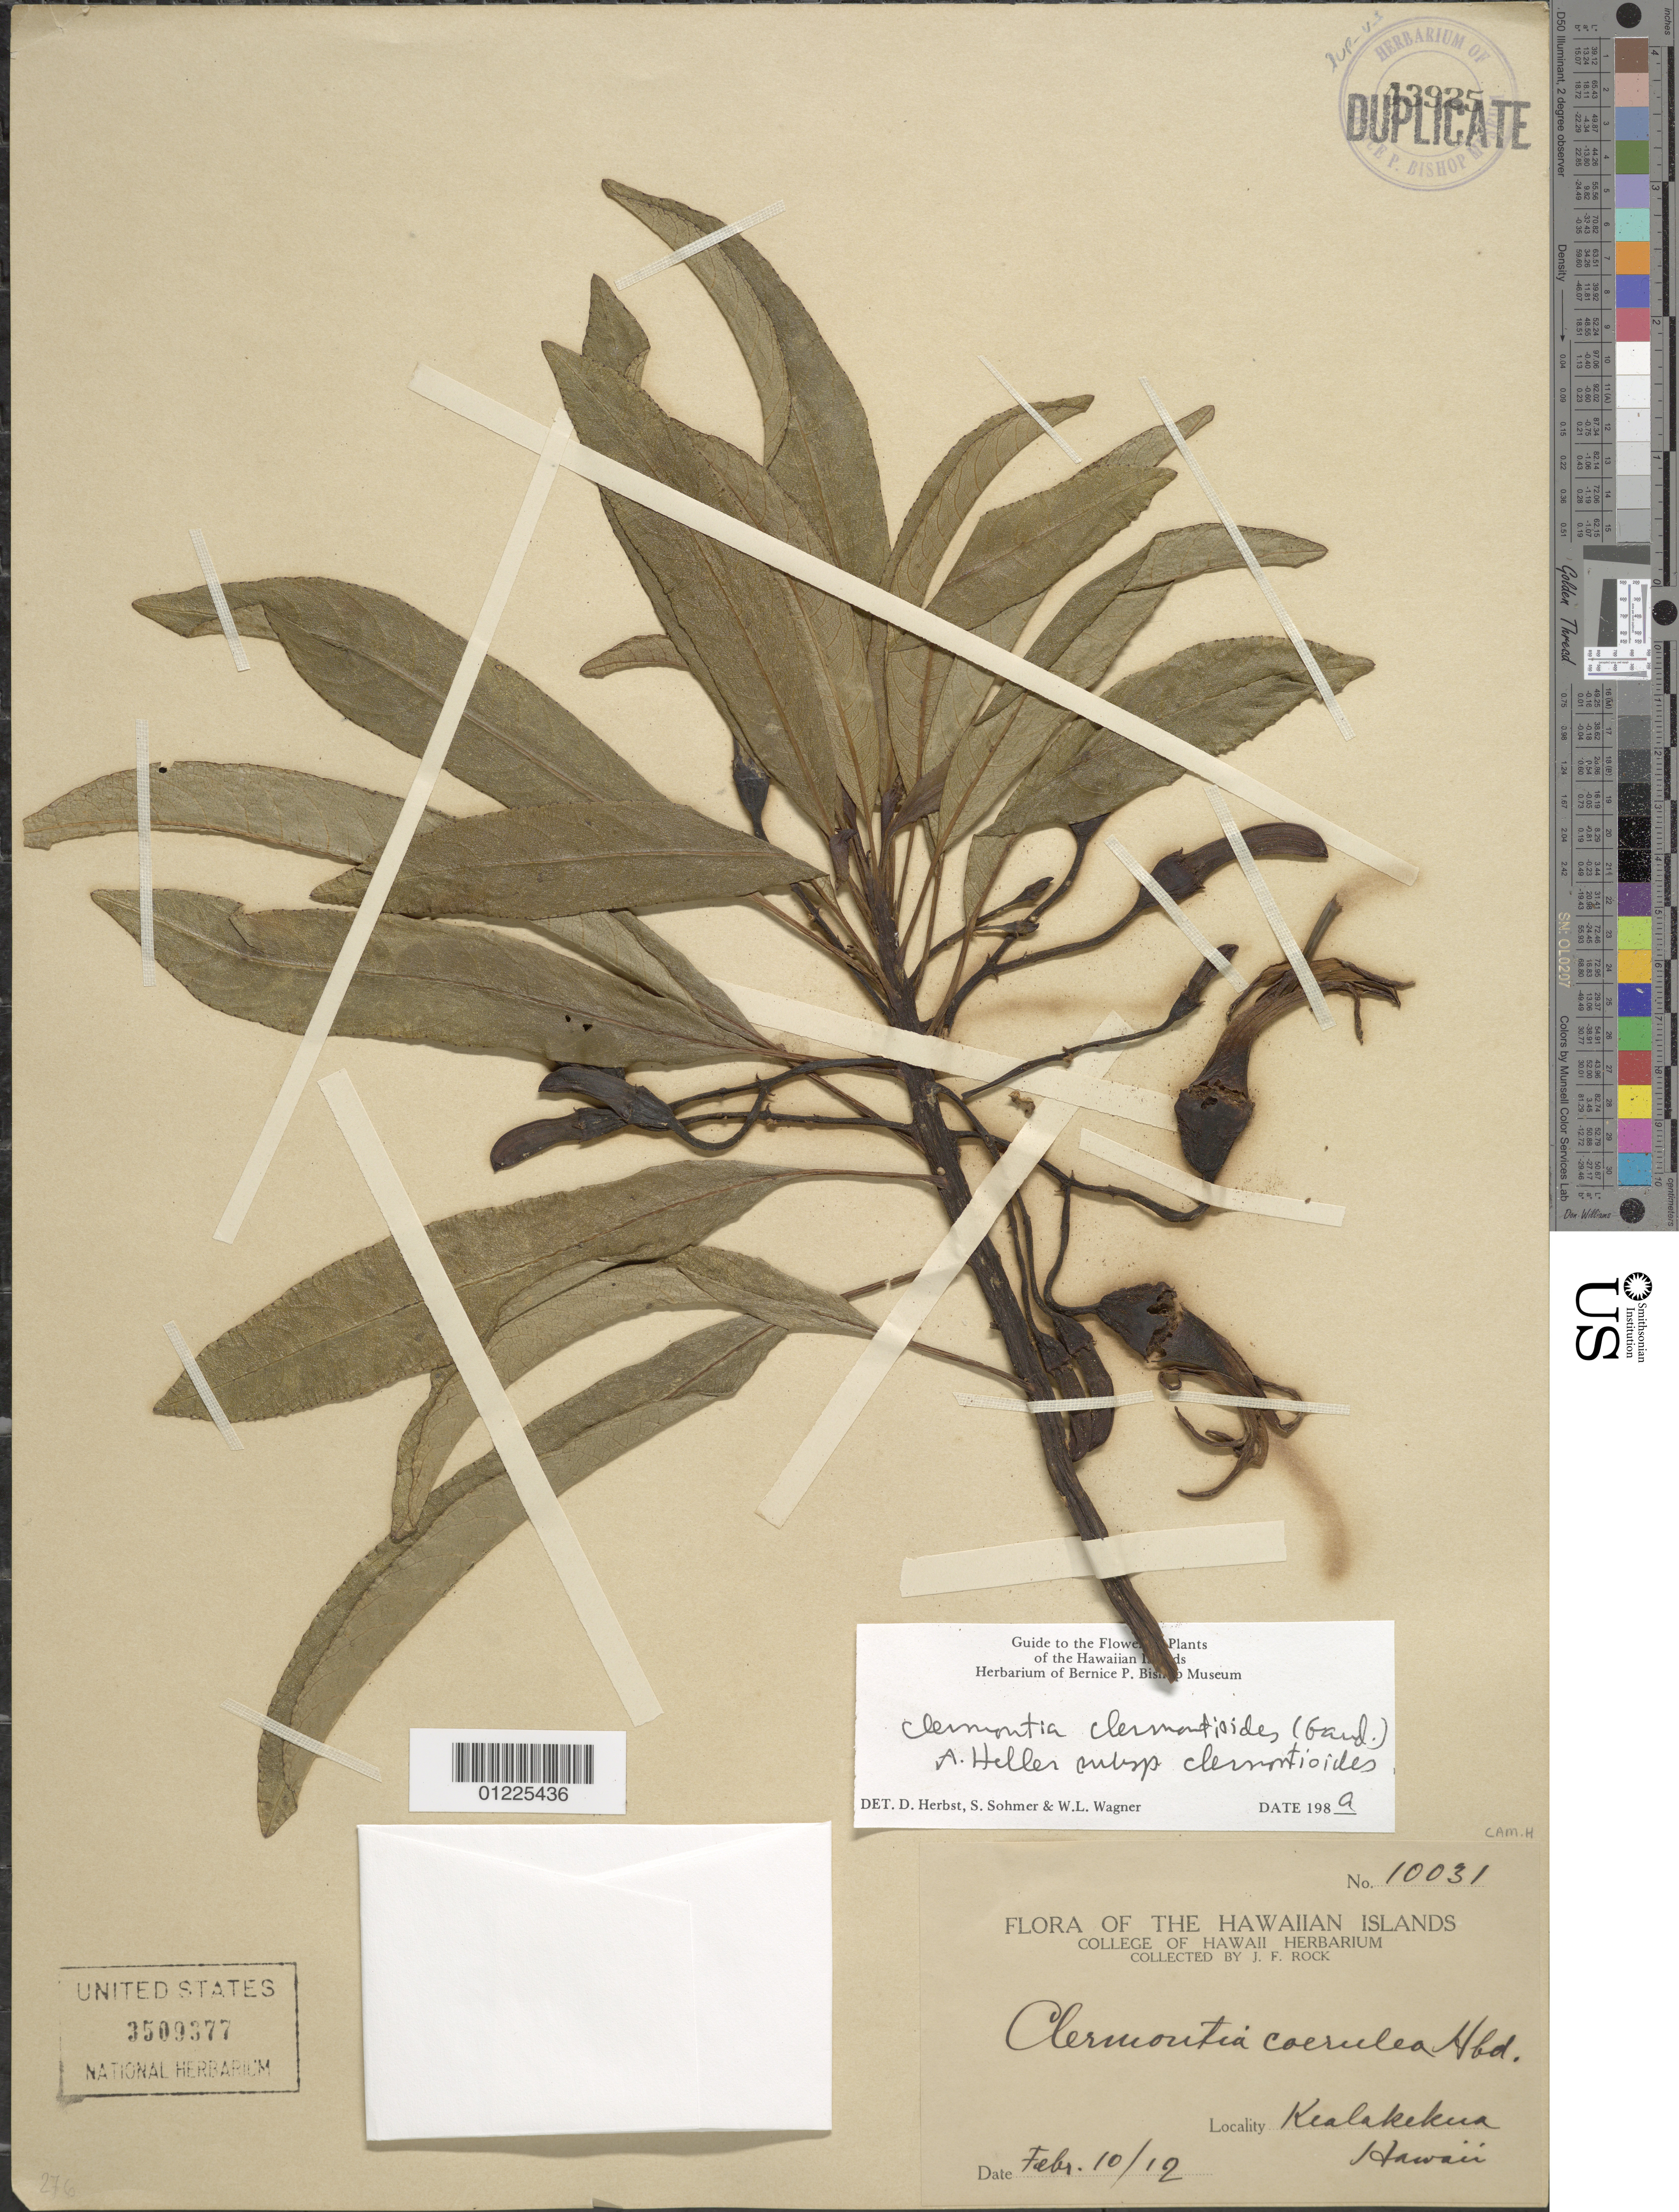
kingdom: Plantae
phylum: Tracheophyta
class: Magnoliopsida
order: Asterales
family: Campanulaceae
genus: Clermontia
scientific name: Clermontia clermontioides subsp. clermontioides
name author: (Gaudich.) A. Heller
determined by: Herbst, D. R.; Sohmer, S. H.; Wagner, W. L.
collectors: J. F. Rock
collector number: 10031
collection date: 1912-02-10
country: United States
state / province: Hawaii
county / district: Hawaii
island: Hawaii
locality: Kealakekua.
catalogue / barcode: US 3509377